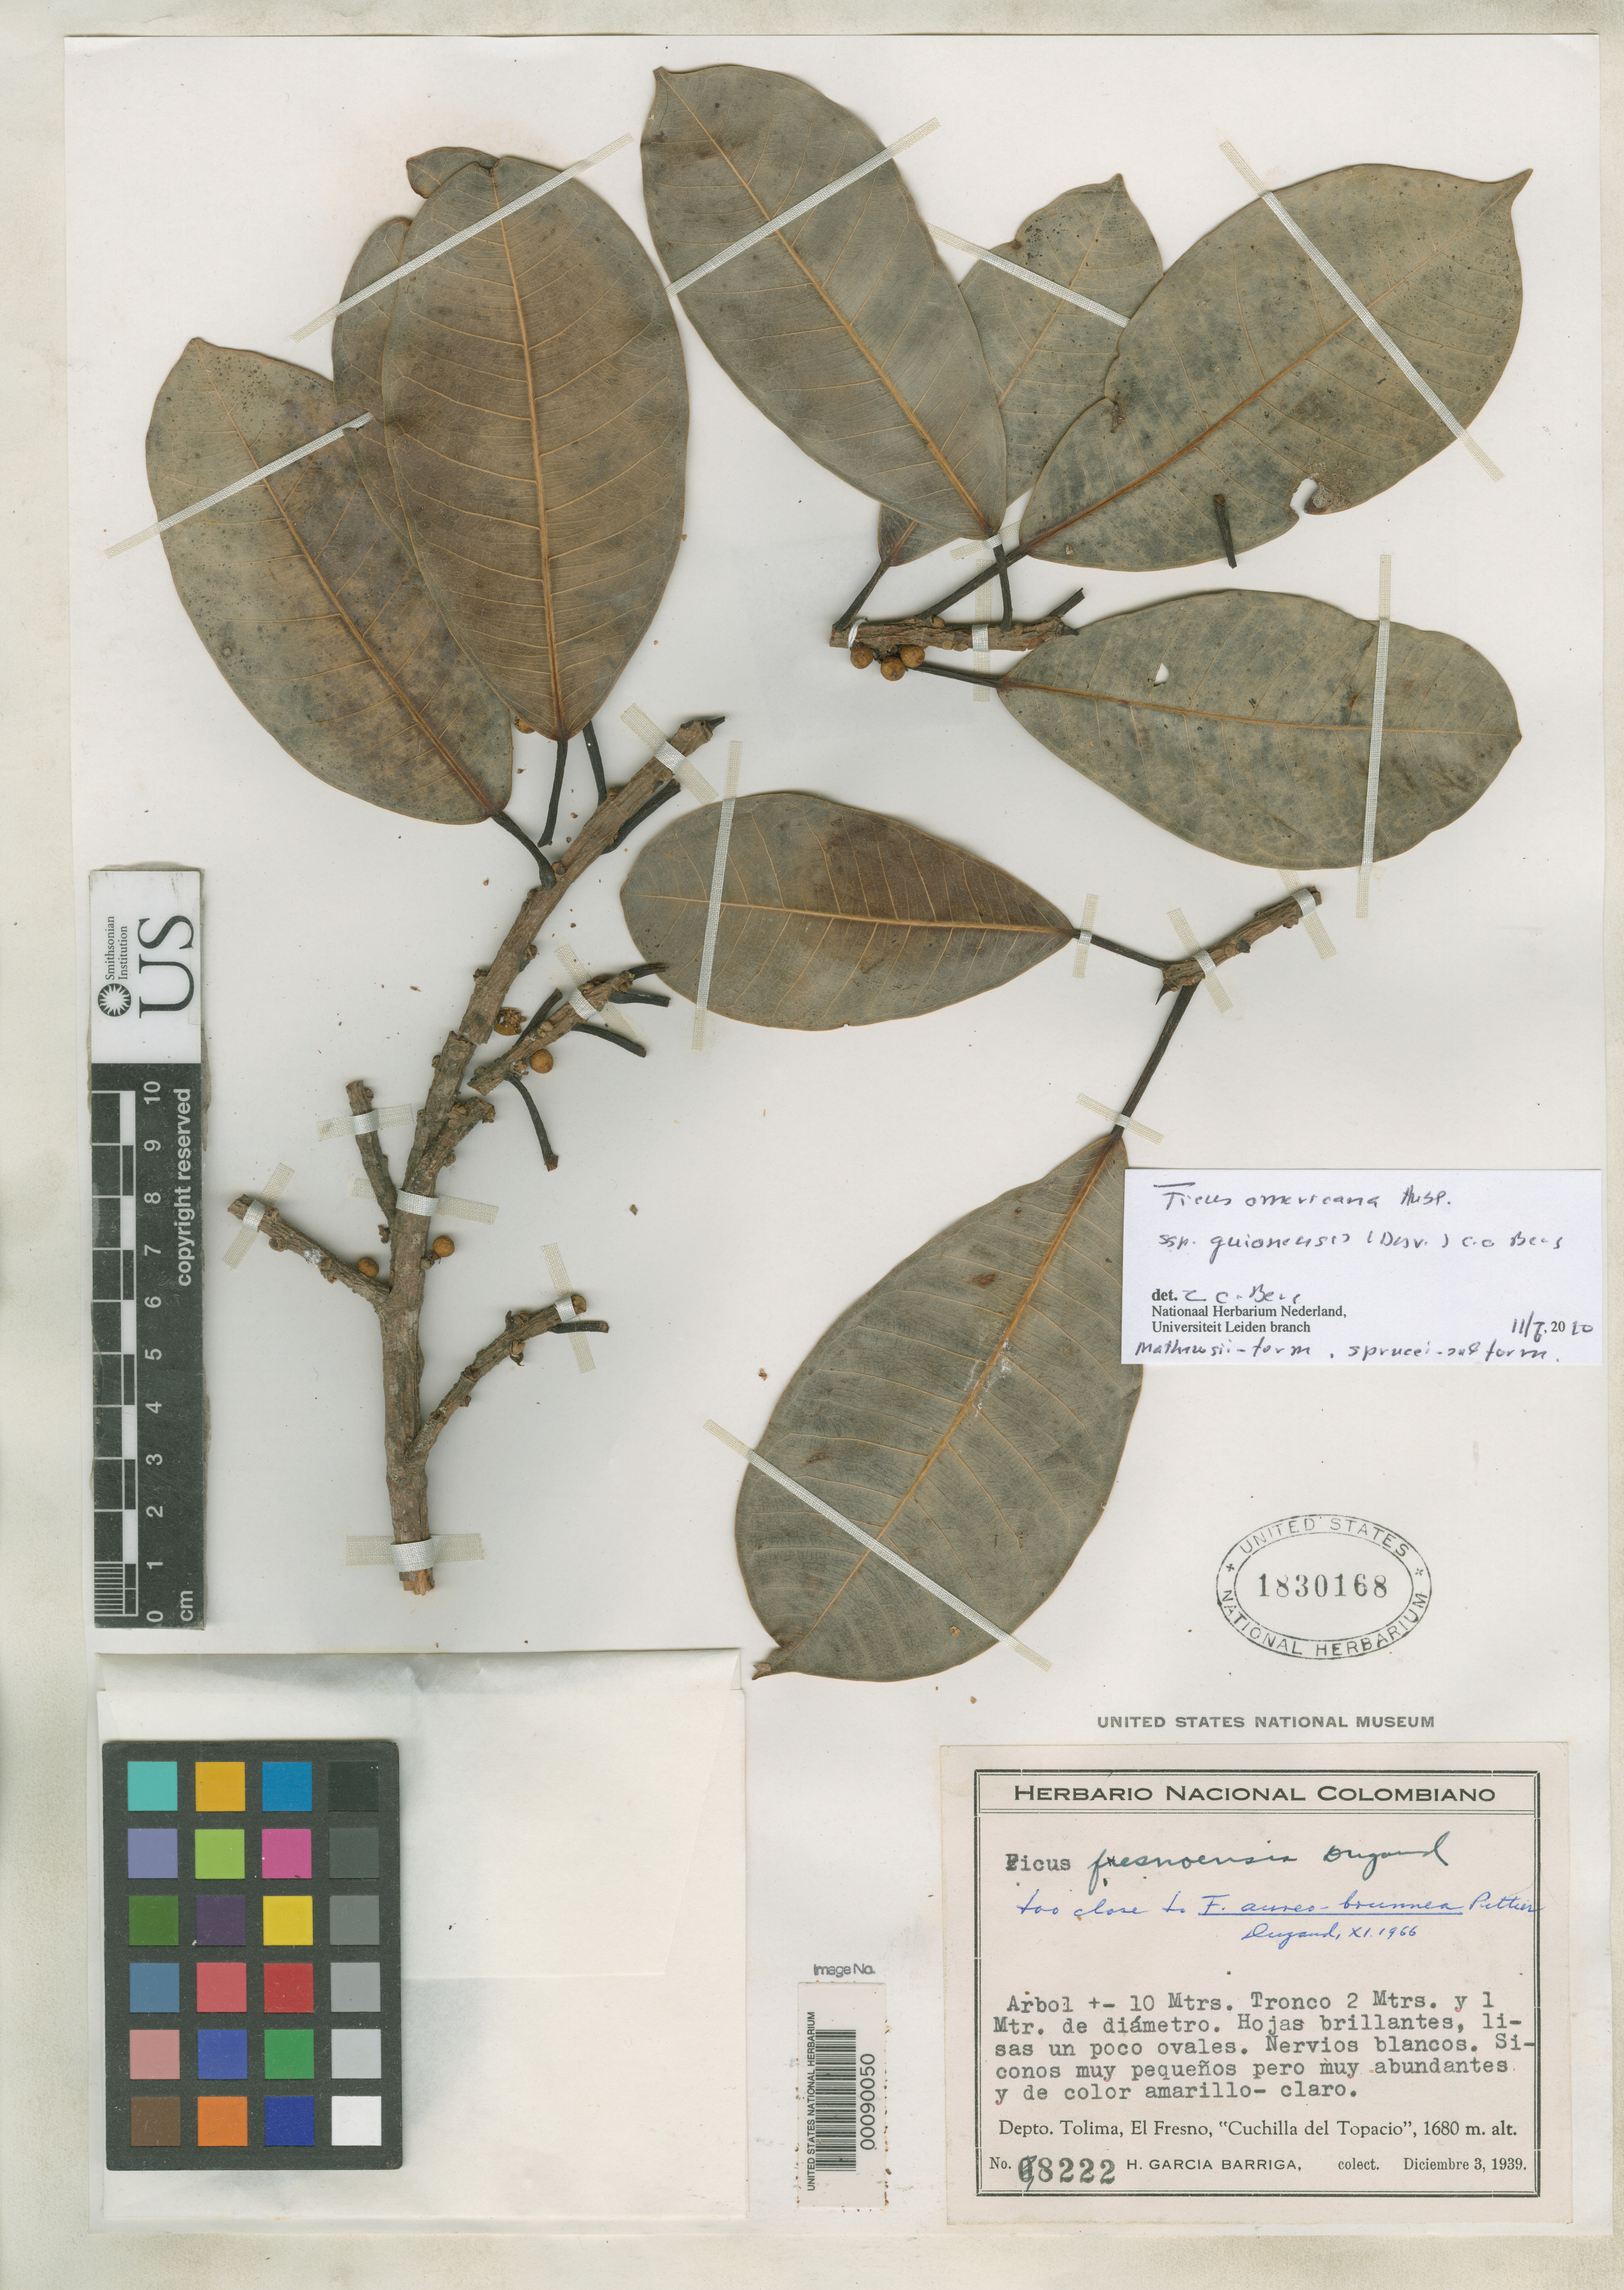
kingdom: Plantae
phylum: Tracheophyta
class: Magnoliopsida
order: Rosales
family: Moraceae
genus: Ficus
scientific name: Ficus fresnoensis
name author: Dugand G.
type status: Isotype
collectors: H. García Barriga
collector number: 8222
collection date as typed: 03 Dec 1939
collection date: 1939-12-03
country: Colombia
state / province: Tolima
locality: El Fresno, Cuchilla del Topacio.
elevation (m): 1680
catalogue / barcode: US 1830168